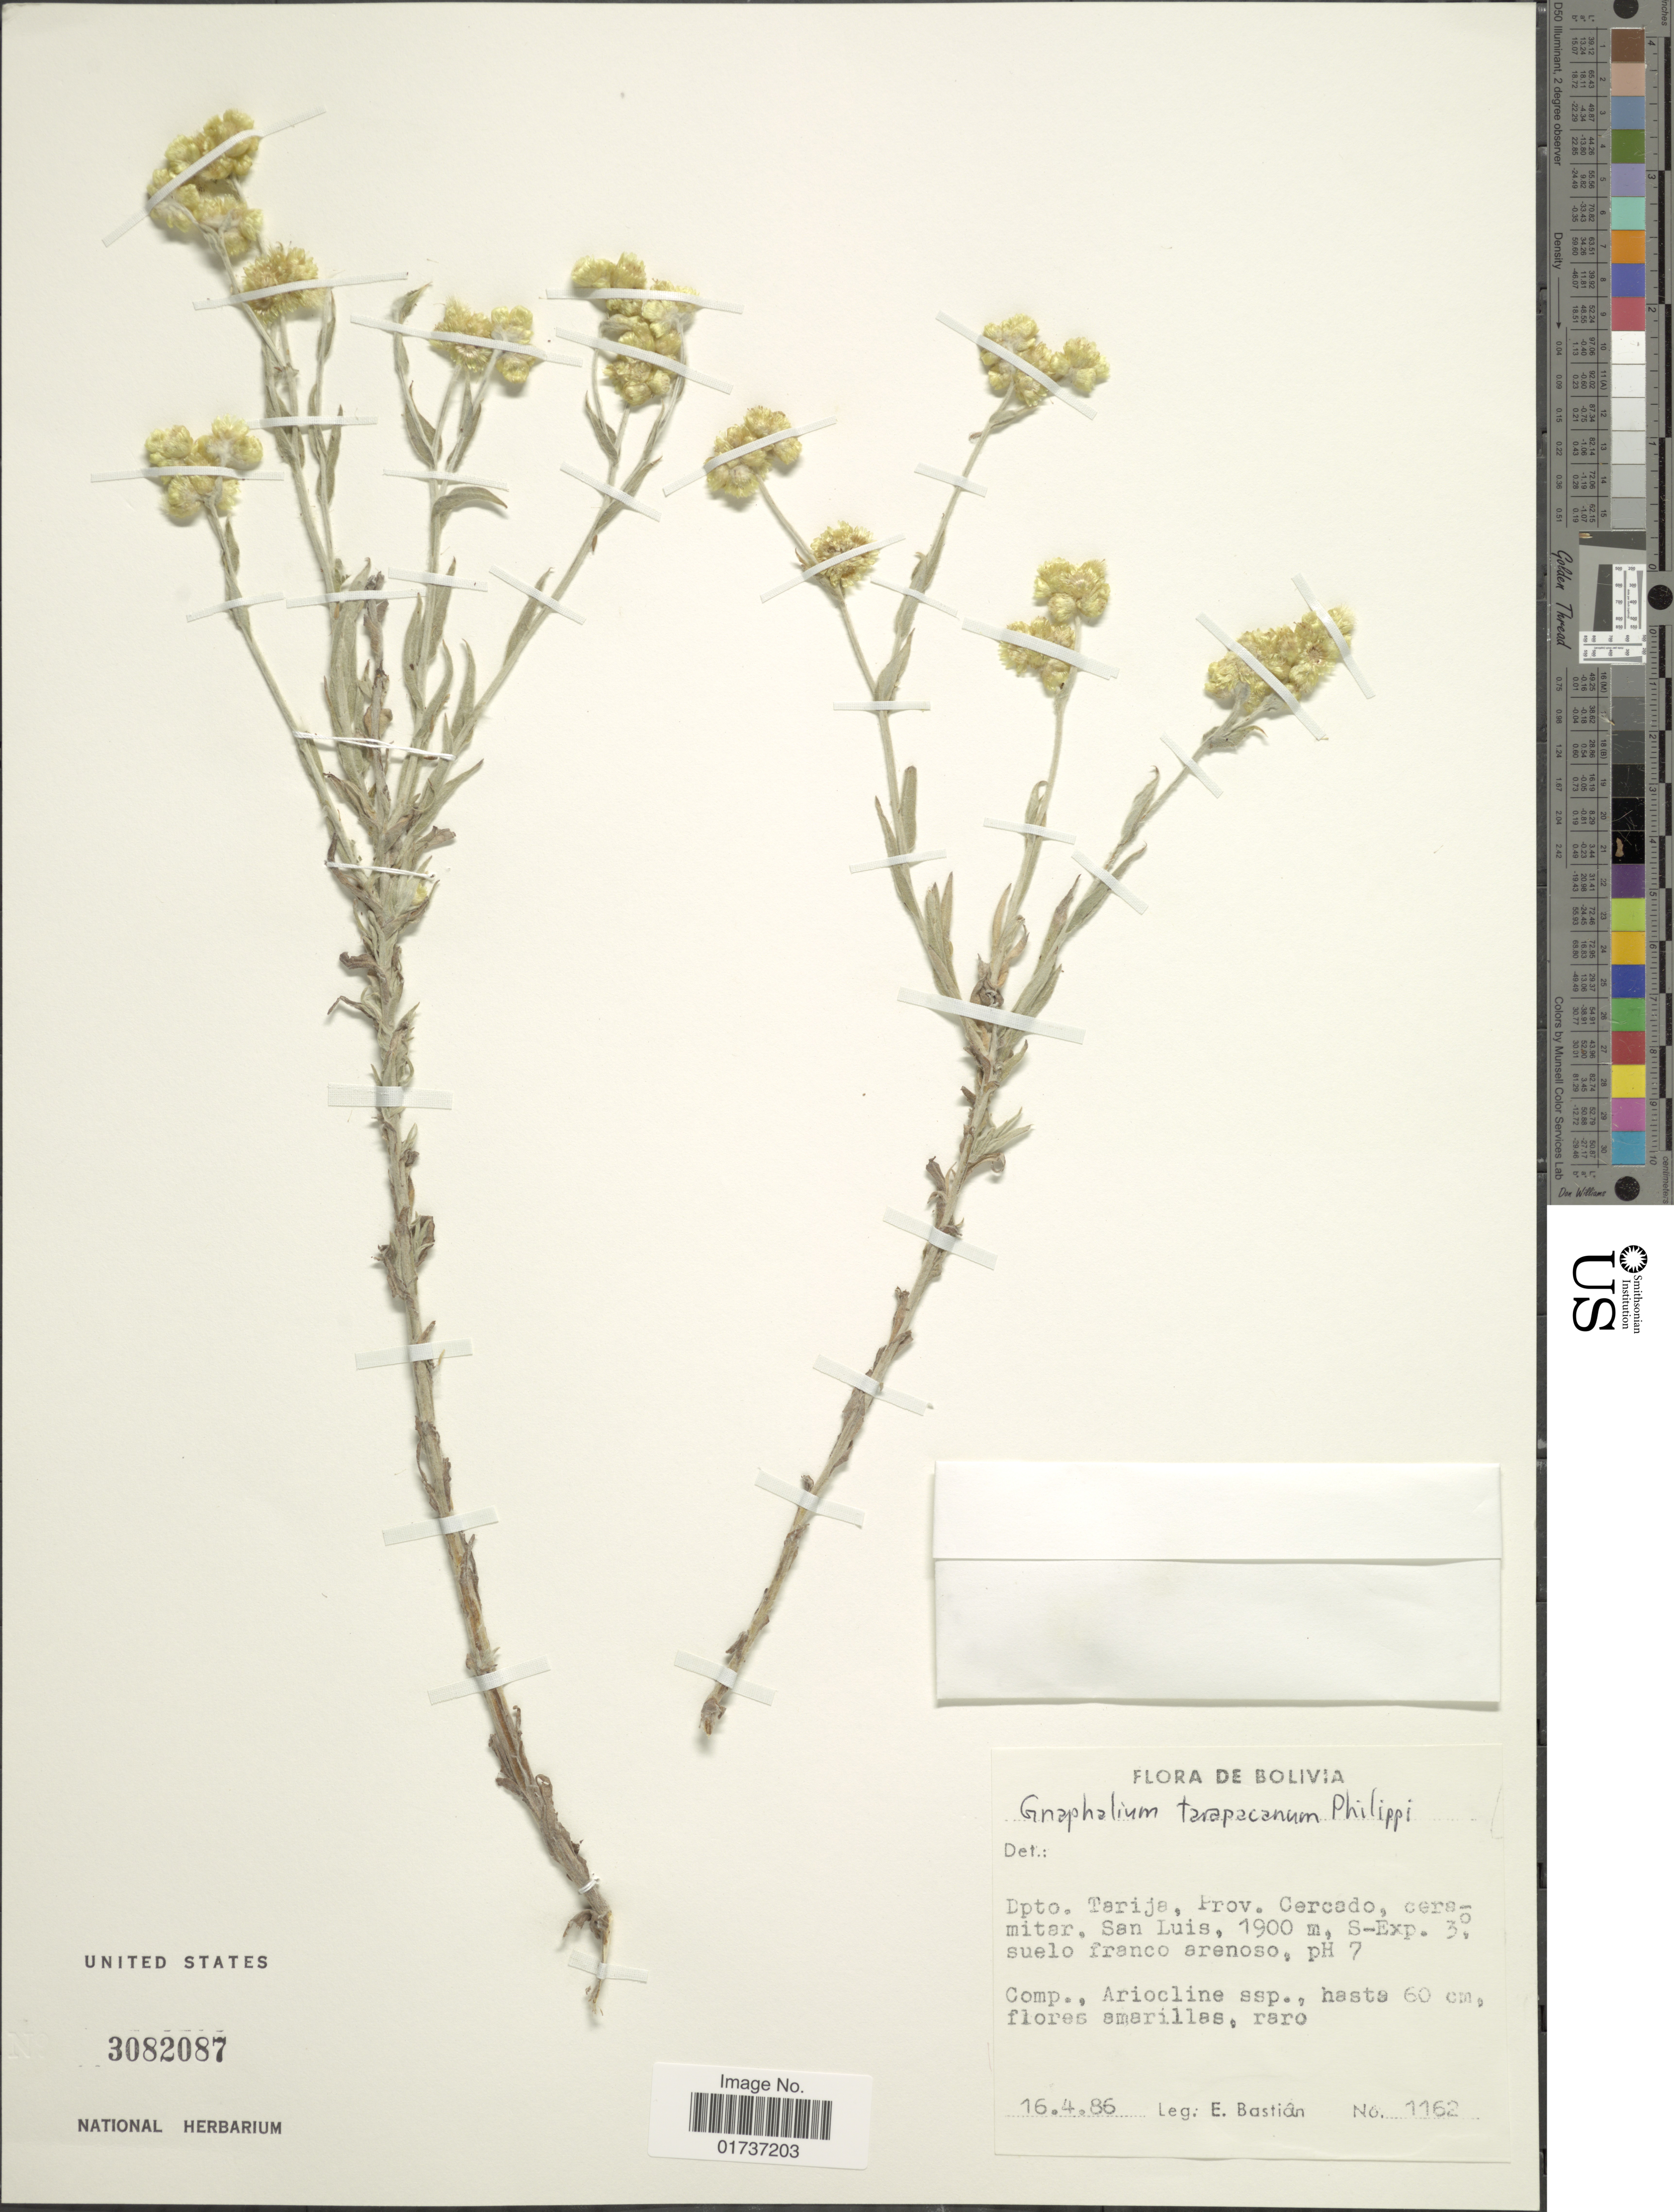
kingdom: Plantae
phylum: Tracheophyta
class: Magnoliopsida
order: Asterales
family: Asteraceae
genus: Gnaphalium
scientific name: Gnaphalium tarapacanum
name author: Phil.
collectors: E. Bastian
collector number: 1162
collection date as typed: Transcribed d/m/y: 16/4/86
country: Bolivia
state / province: Tarija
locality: Dpto Tarija, prov. Cercado, ceramitar, San Luis, S-Exp. 3° suelo franco arenoso, pH 7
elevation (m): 1900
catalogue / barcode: US 3082087